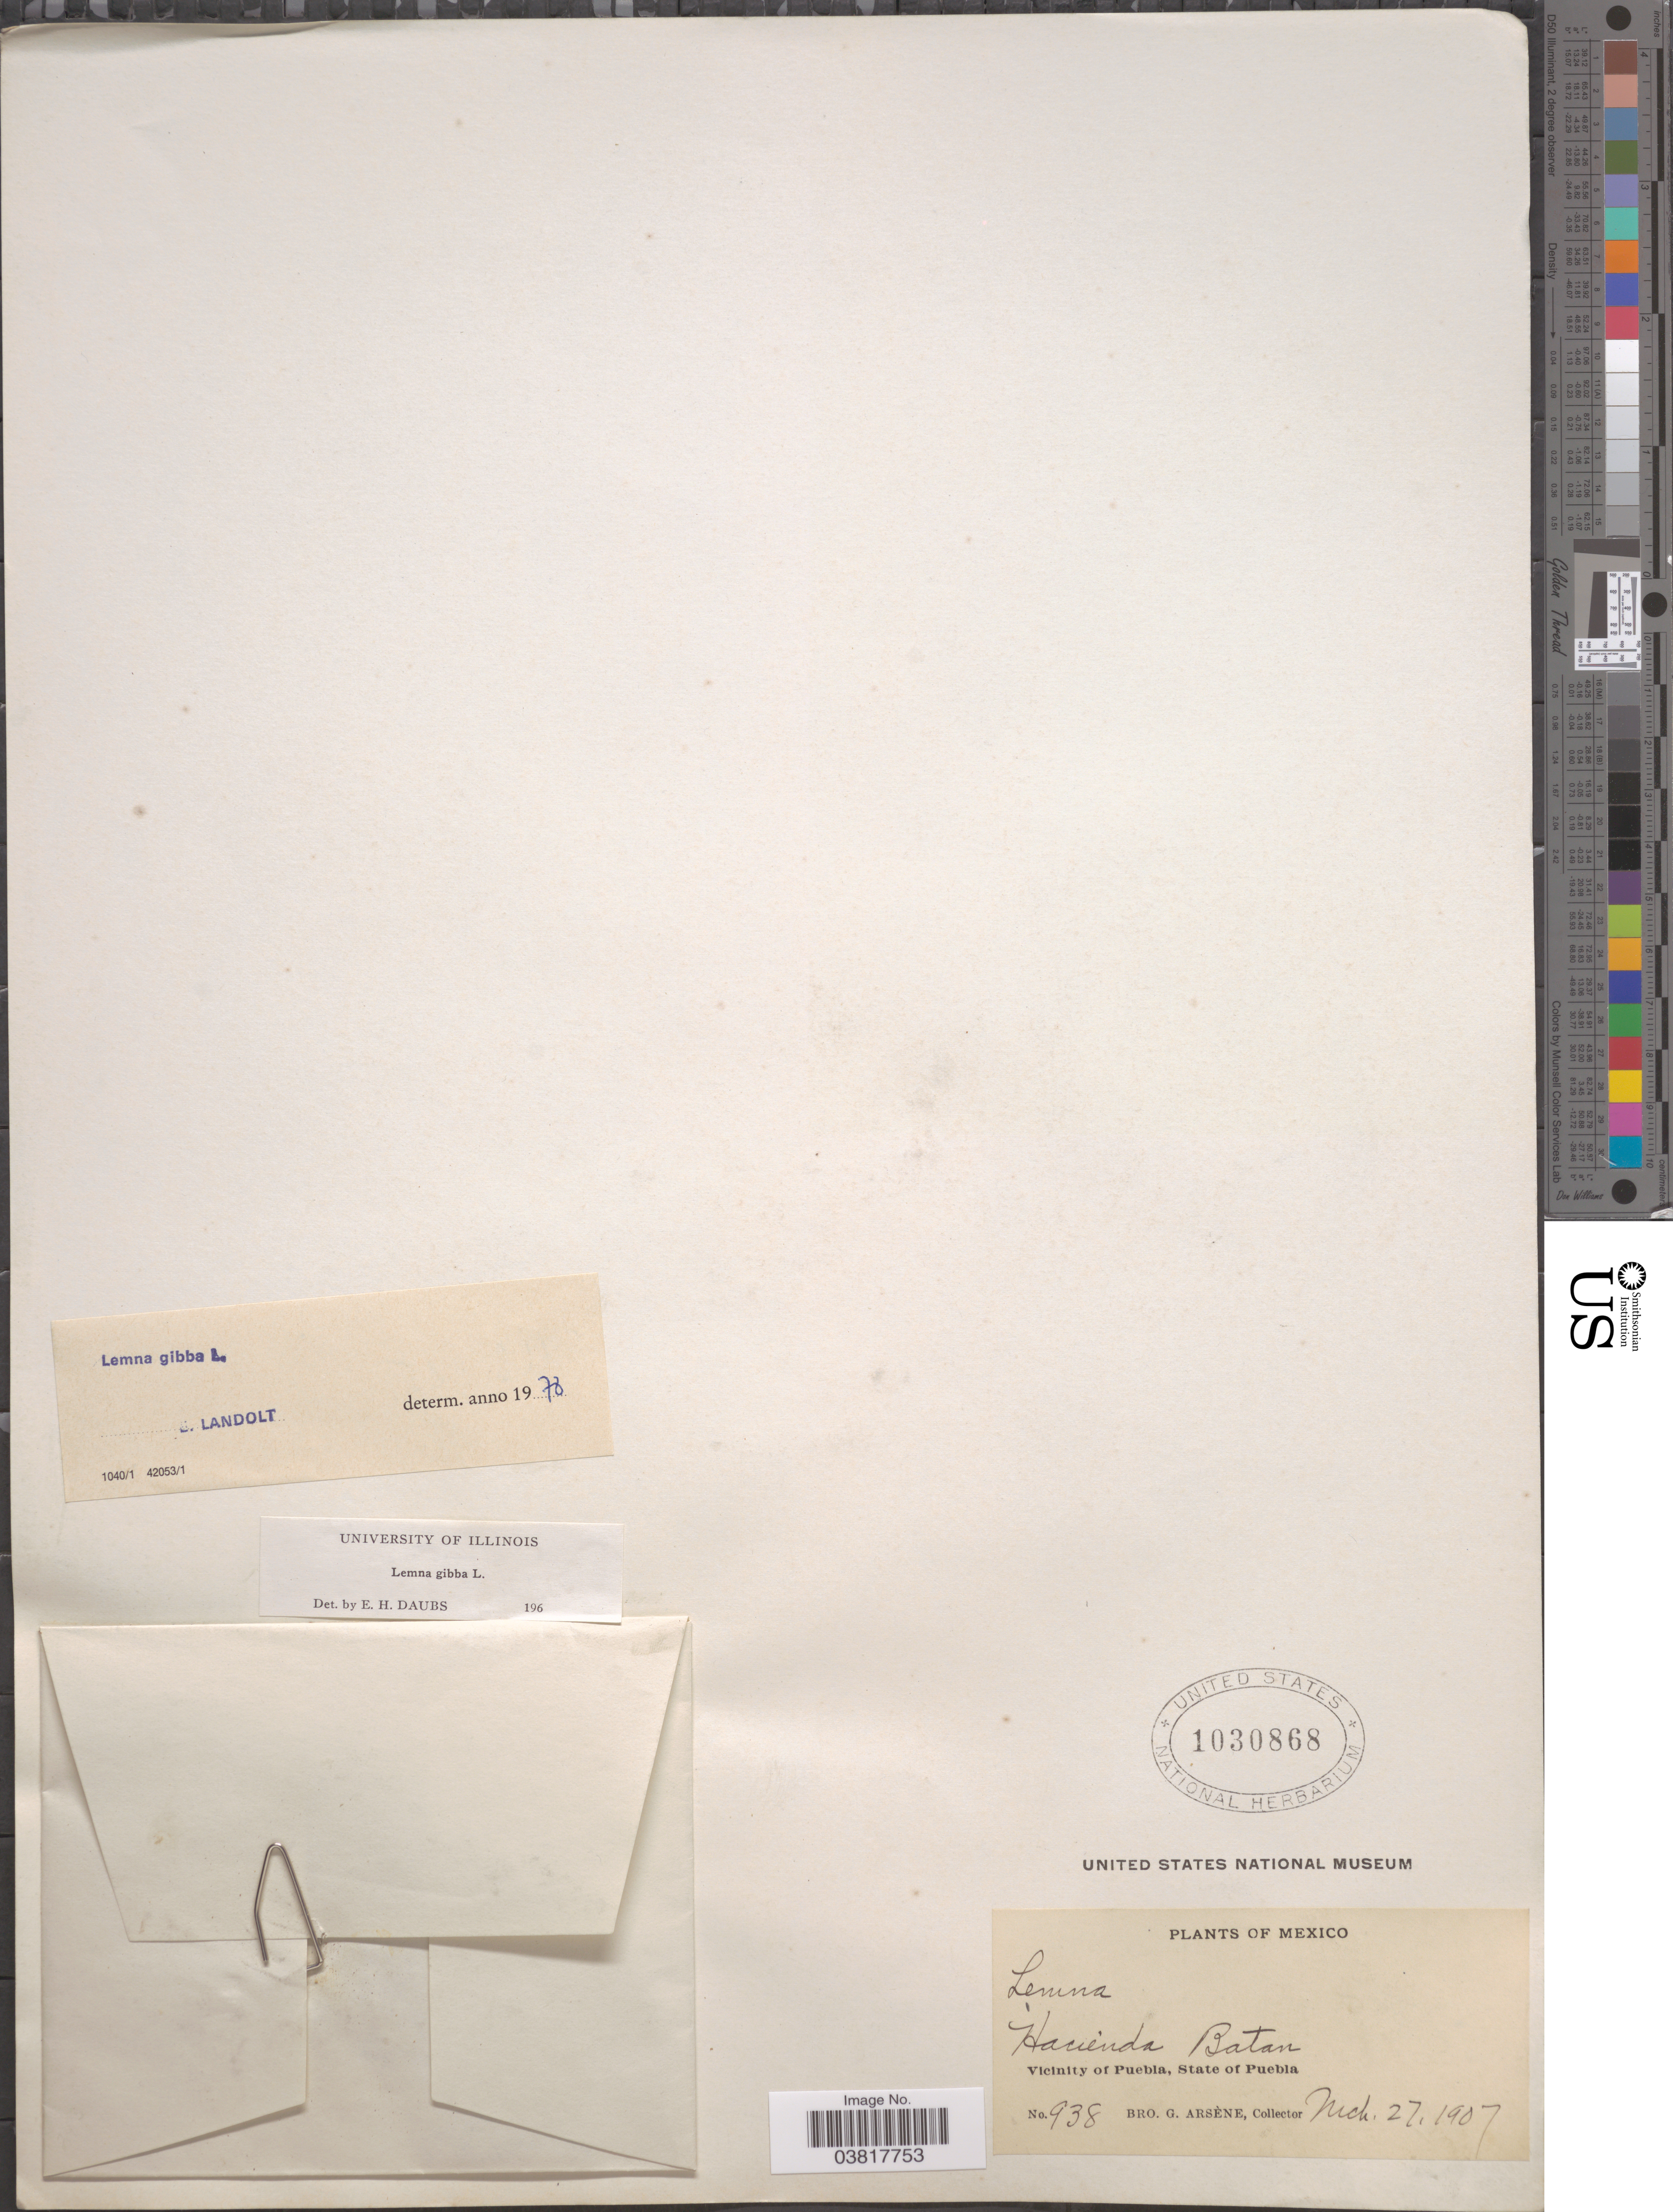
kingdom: Plantae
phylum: Tracheophyta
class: Liliopsida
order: Alismatales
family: Araceae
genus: Lemna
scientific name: Lemna gibba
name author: L.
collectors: Bro. G. Arsène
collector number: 938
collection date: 1907-03-27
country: Mexico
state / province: Puebla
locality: Hacienda Batan. Vicinity of Puebla.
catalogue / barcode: US 1030868